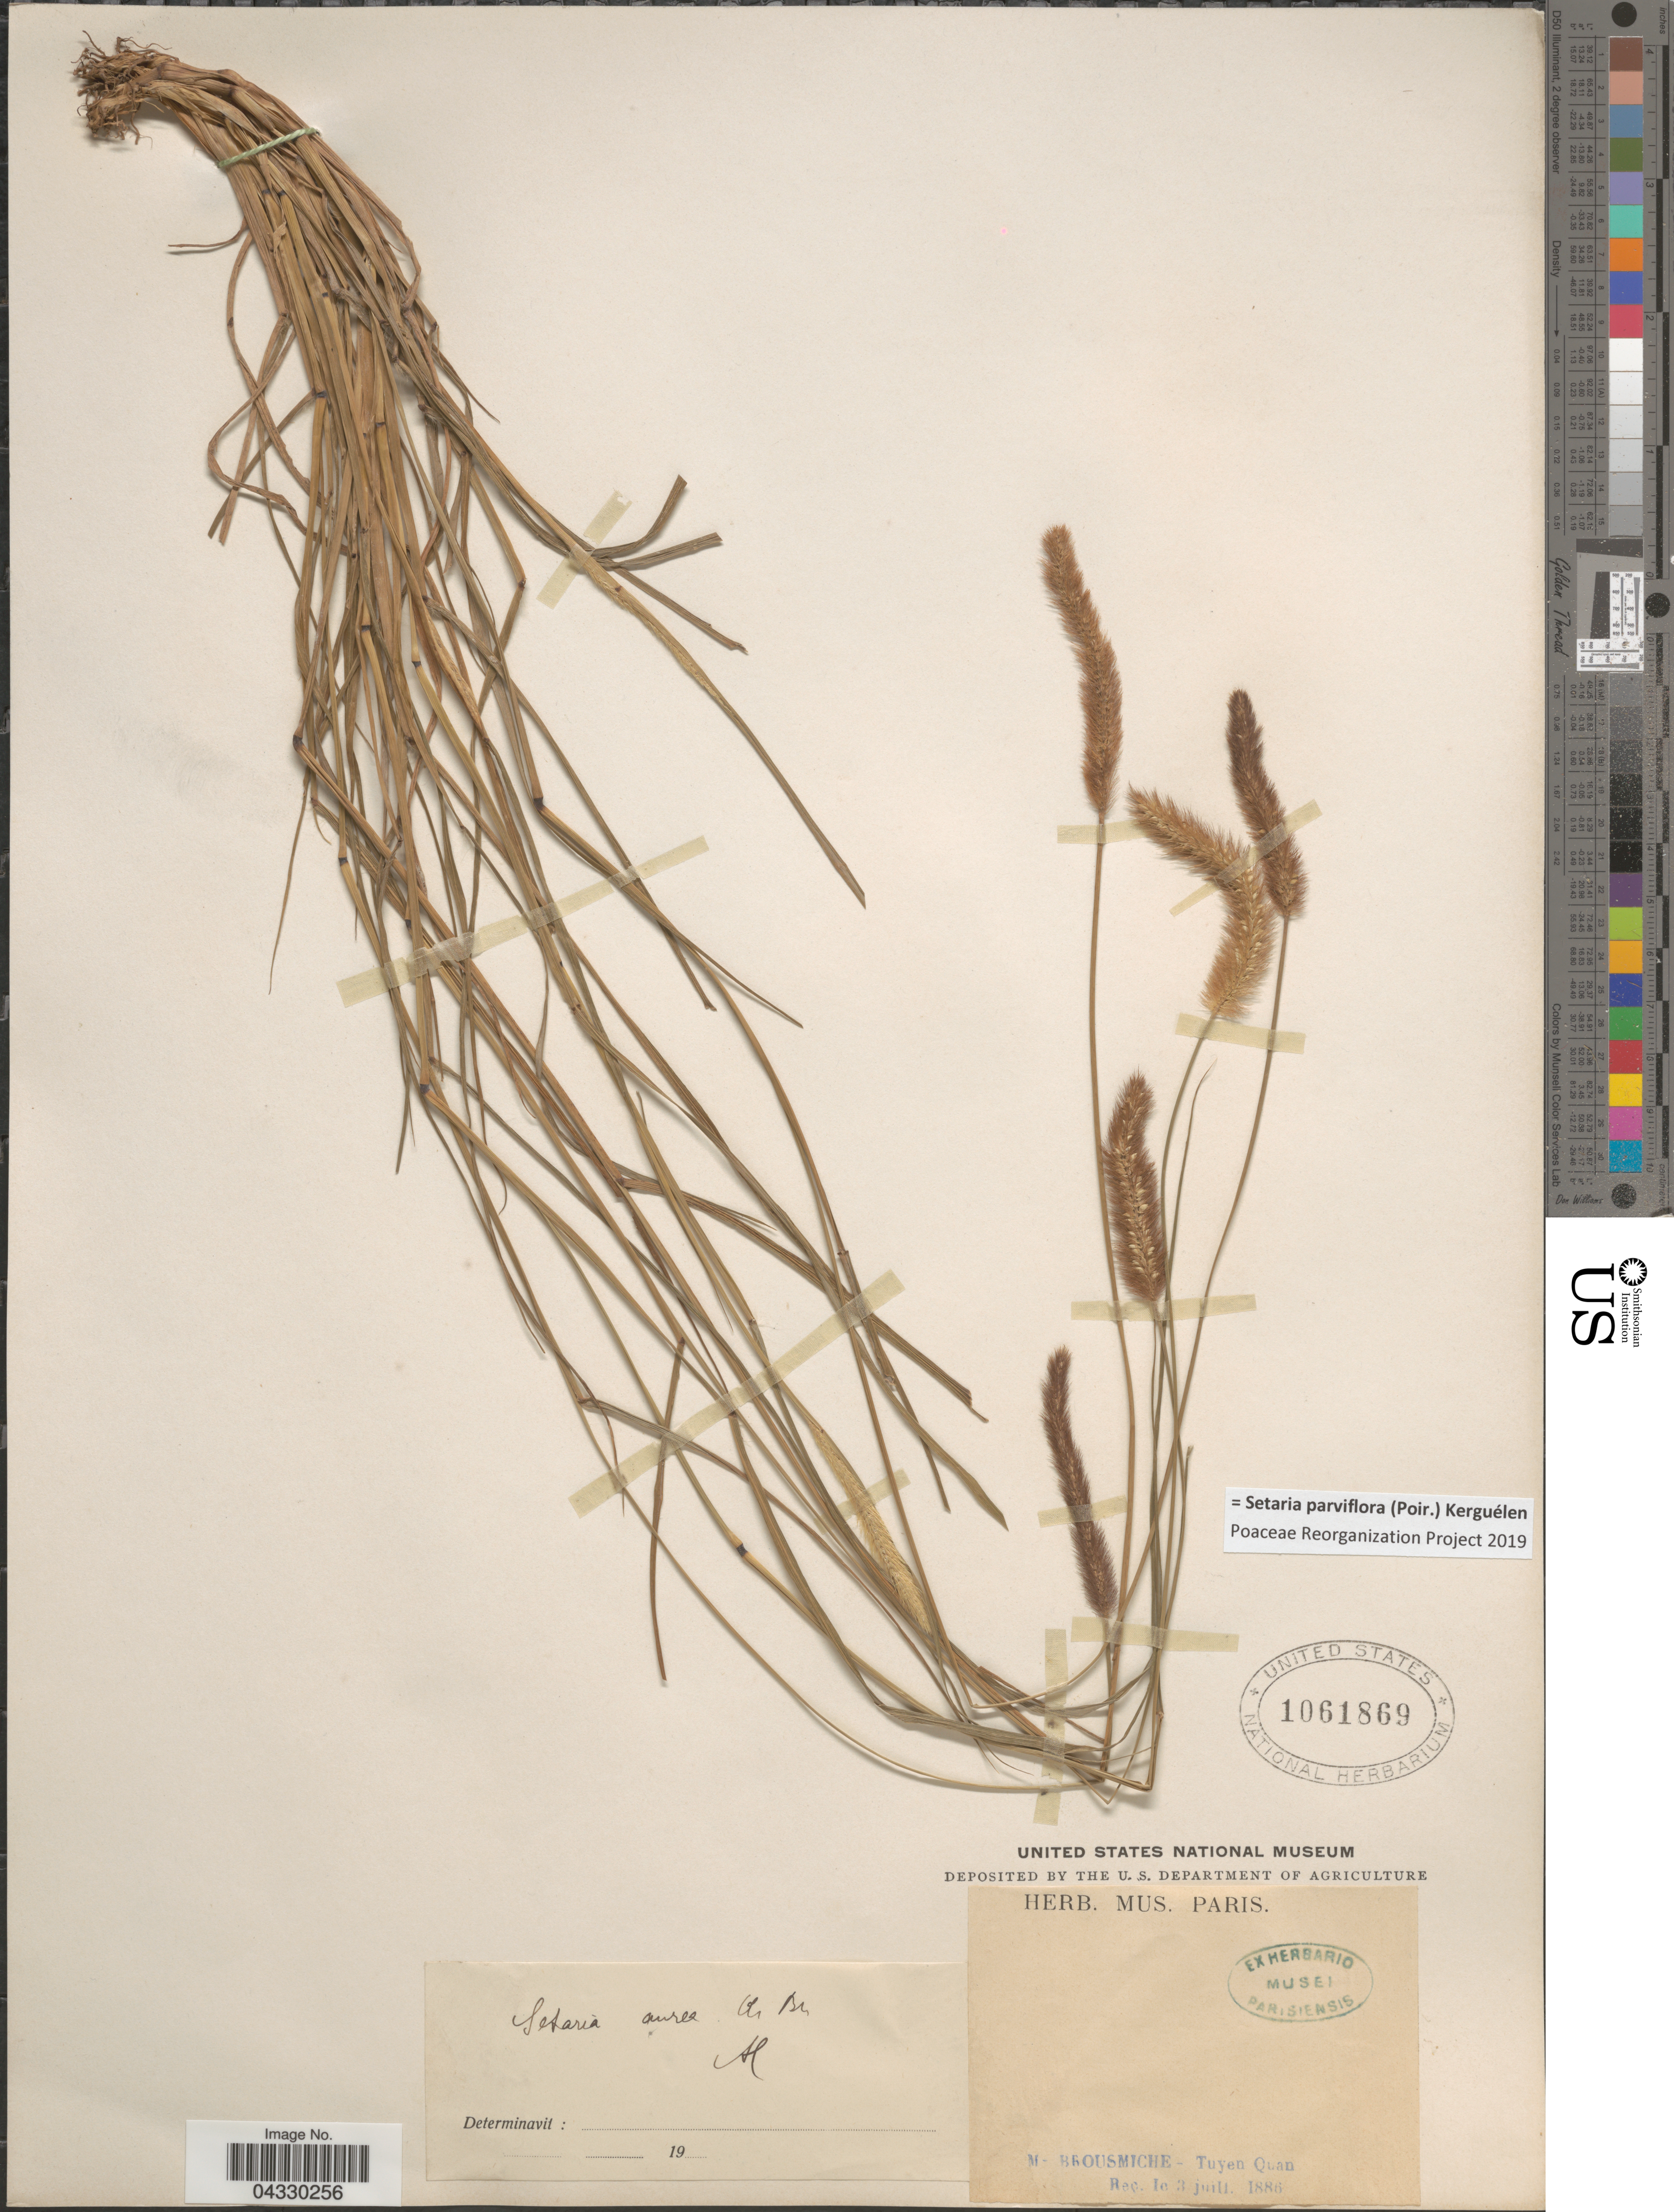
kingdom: Plantae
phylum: Tracheophyta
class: Liliopsida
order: Poales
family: Poaceae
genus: Setaria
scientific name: Setaria parviflora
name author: (Poir.) Kerguélen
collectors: M. Brousmiche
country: Vietnam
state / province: Tuyen Quang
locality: Tuyen Quan.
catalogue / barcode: US 1061869